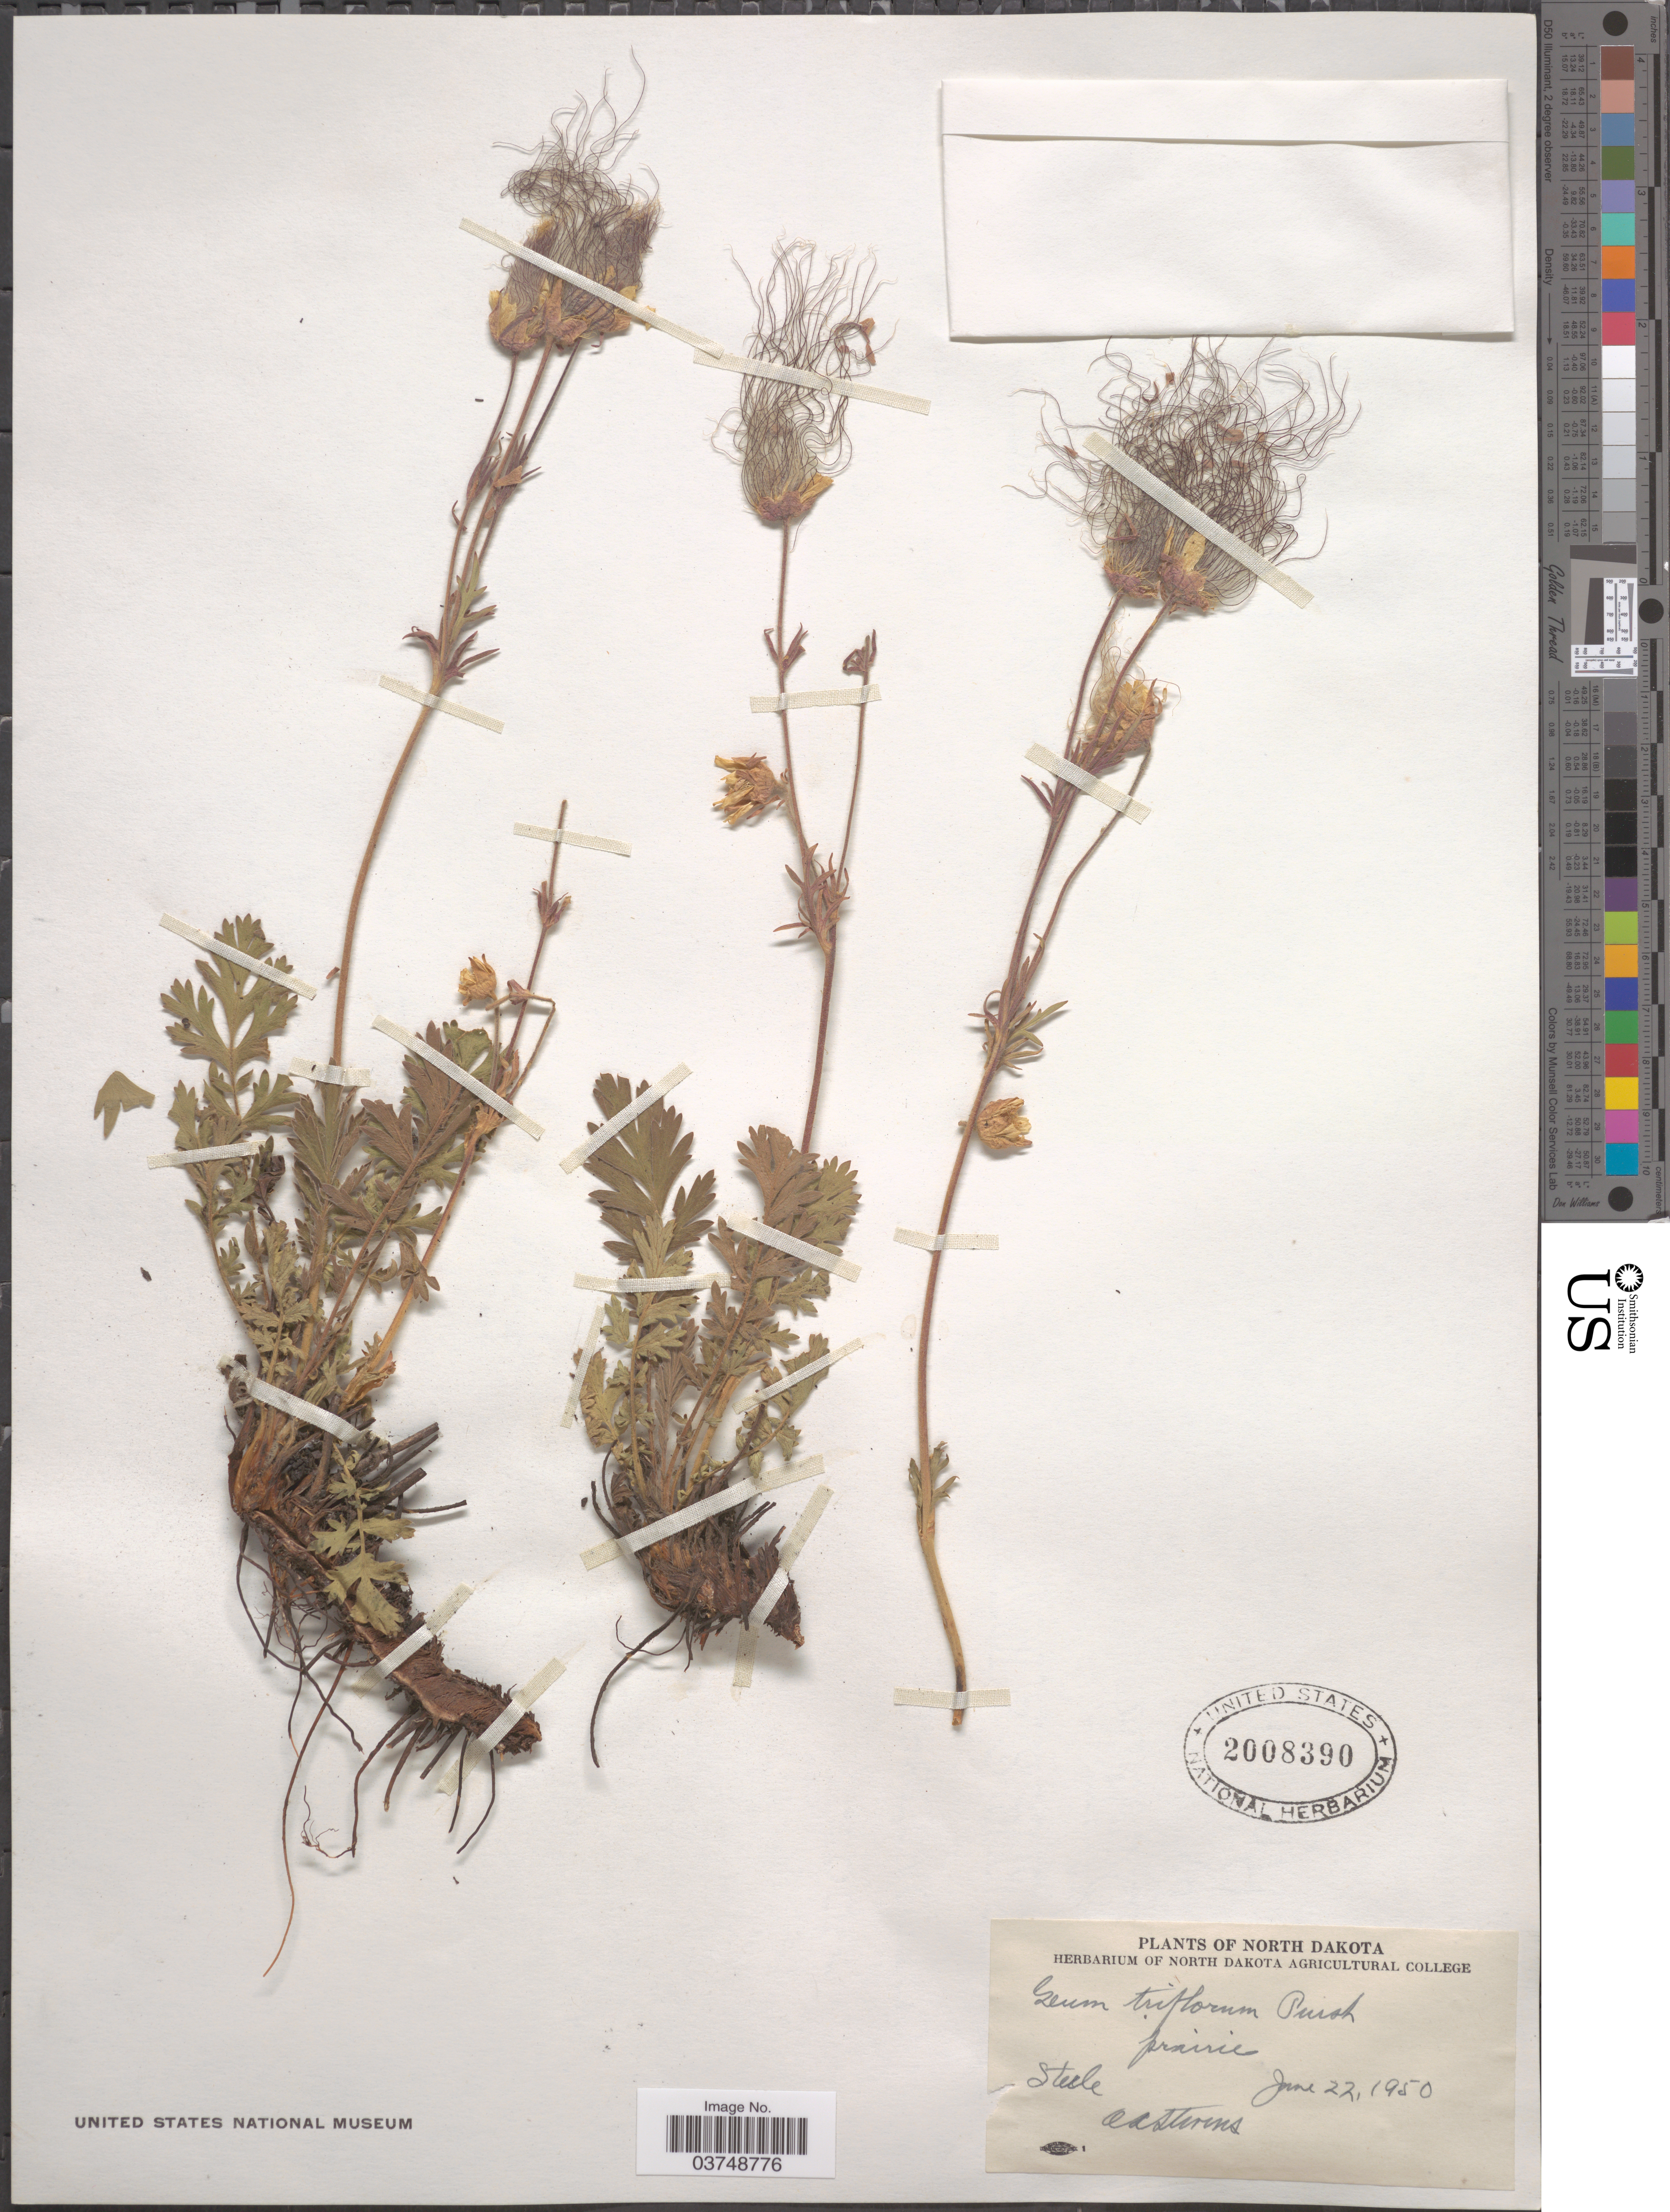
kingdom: Plantae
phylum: Tracheophyta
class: Magnoliopsida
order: Rosales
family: Rosaceae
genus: Geum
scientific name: Geum triflorum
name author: Pursh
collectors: O. A. Stevens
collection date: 1950-06-22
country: United States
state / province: North Dakota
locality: Steele.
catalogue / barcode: US 2008390